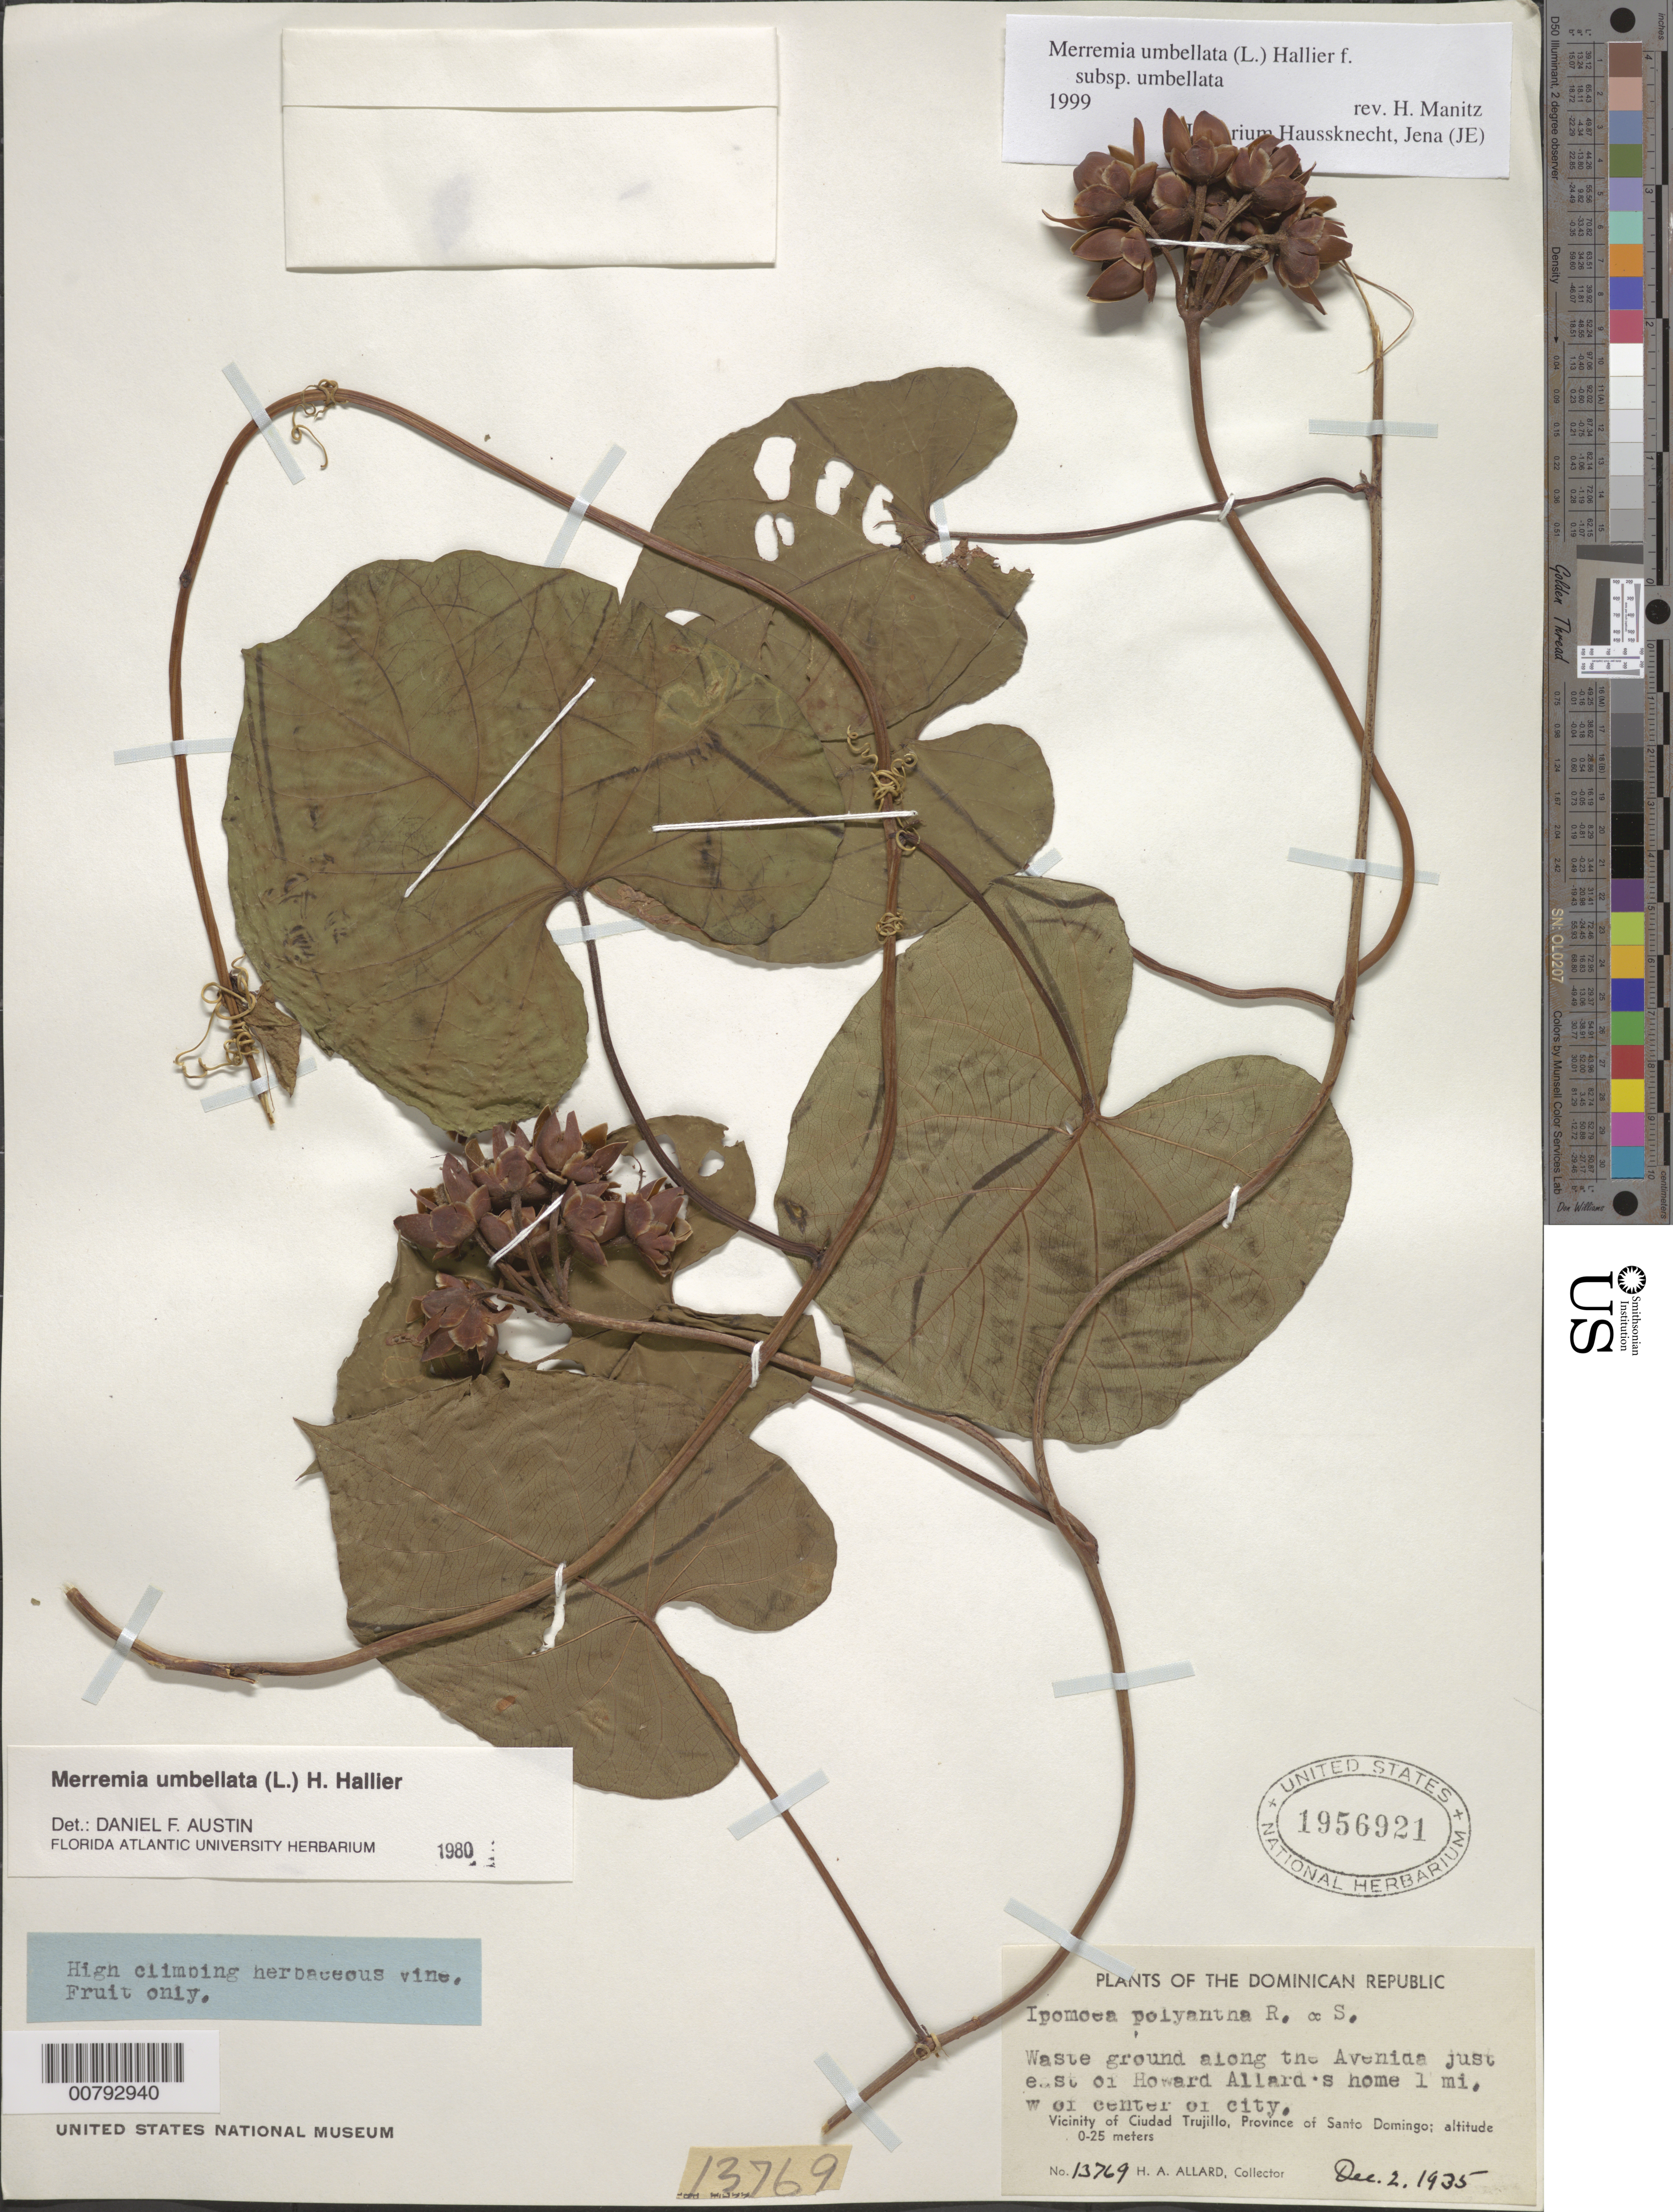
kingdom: Plantae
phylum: Tracheophyta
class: Magnoliopsida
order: Solanales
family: Convolvulaceae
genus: Camonea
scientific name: Camonea umbellata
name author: (L.) A. R. Simões & Staples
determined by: Strong, Mark T., (BOT), Smithsonian Institution - National Museum of Natural History (UNITED STATES)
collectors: H. A. Allard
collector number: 13769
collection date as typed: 02 Dec 1935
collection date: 1935-12-02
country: Dominican Republic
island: Hispaniola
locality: Province of Santo Domingo, vicinity of Ciudad Trujillo, along the Avenida just east of Howard Allard's home 1 mile w of center of city.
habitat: Waste ground.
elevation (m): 0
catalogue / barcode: US 1956921